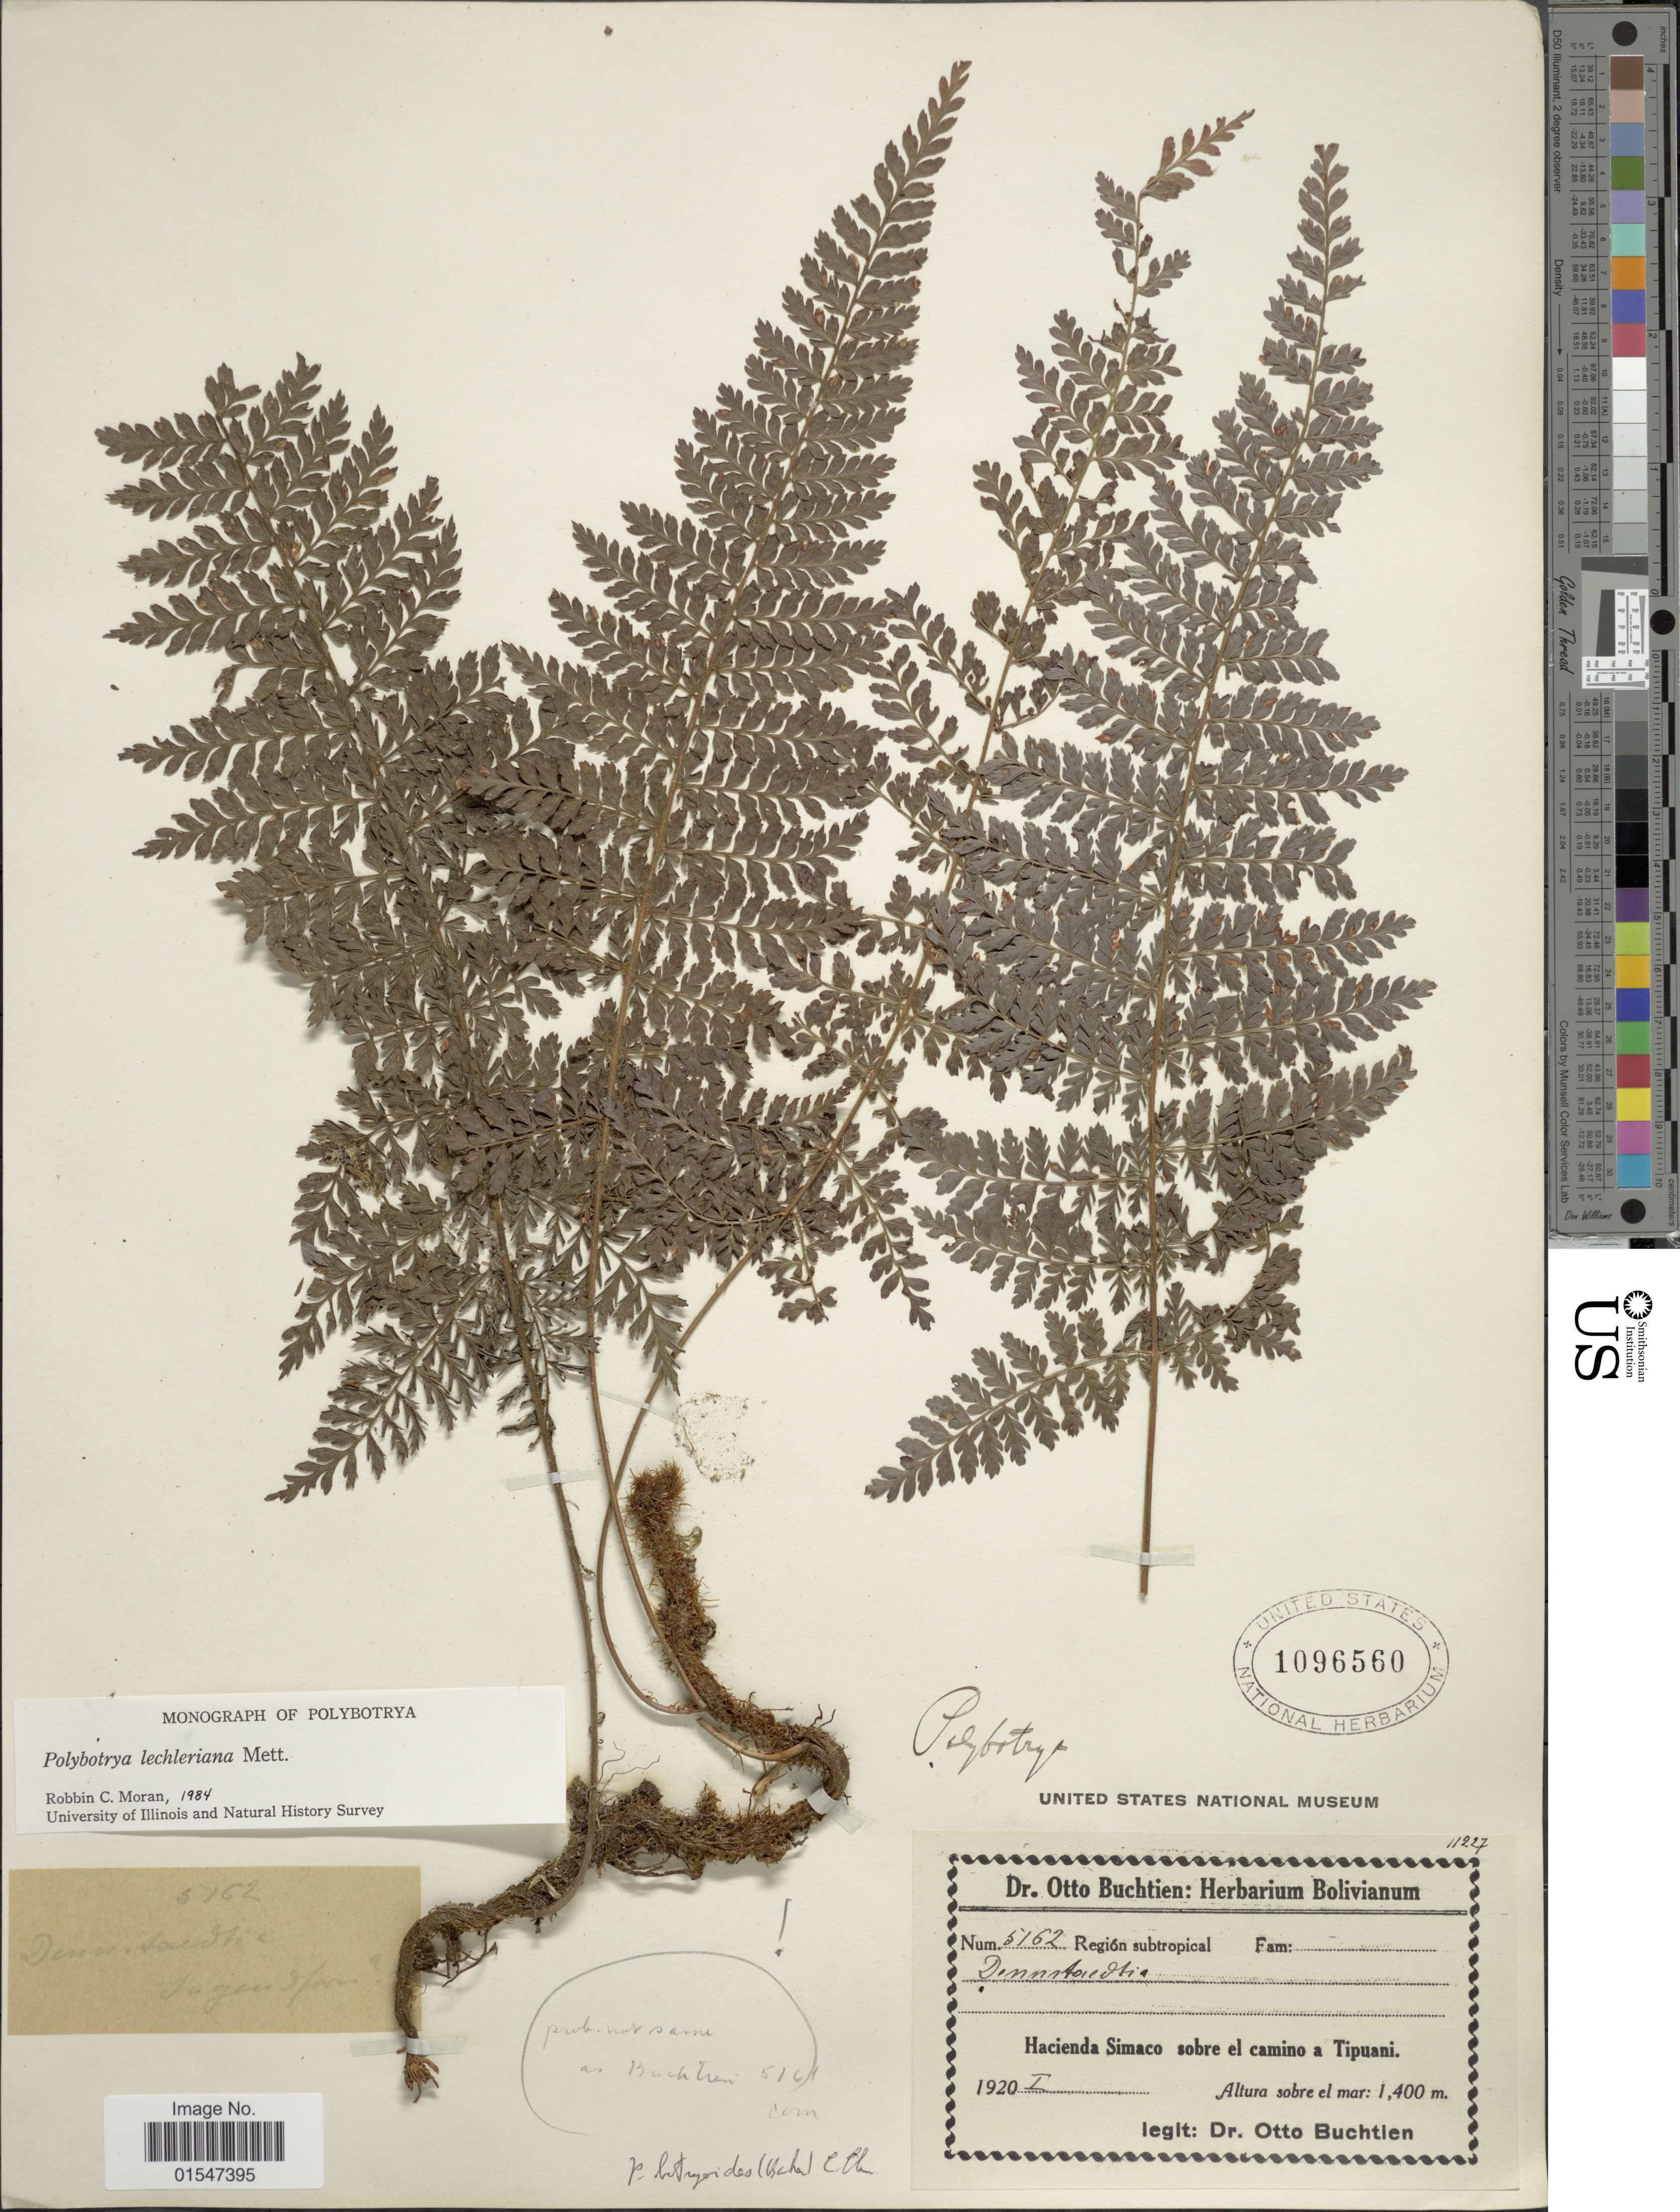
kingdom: Plantae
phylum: Tracheophyta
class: Polypodiopsida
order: Polypodiales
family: Dryopteridaceae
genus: Polybotrya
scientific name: Polybotrya lechleriana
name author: Mett.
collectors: O. Buchtien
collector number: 5162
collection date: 1920-01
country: Bolivia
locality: Región subtropical, hacienda Simaco sobre el camino a Tipuani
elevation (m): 1400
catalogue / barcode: US 1096560